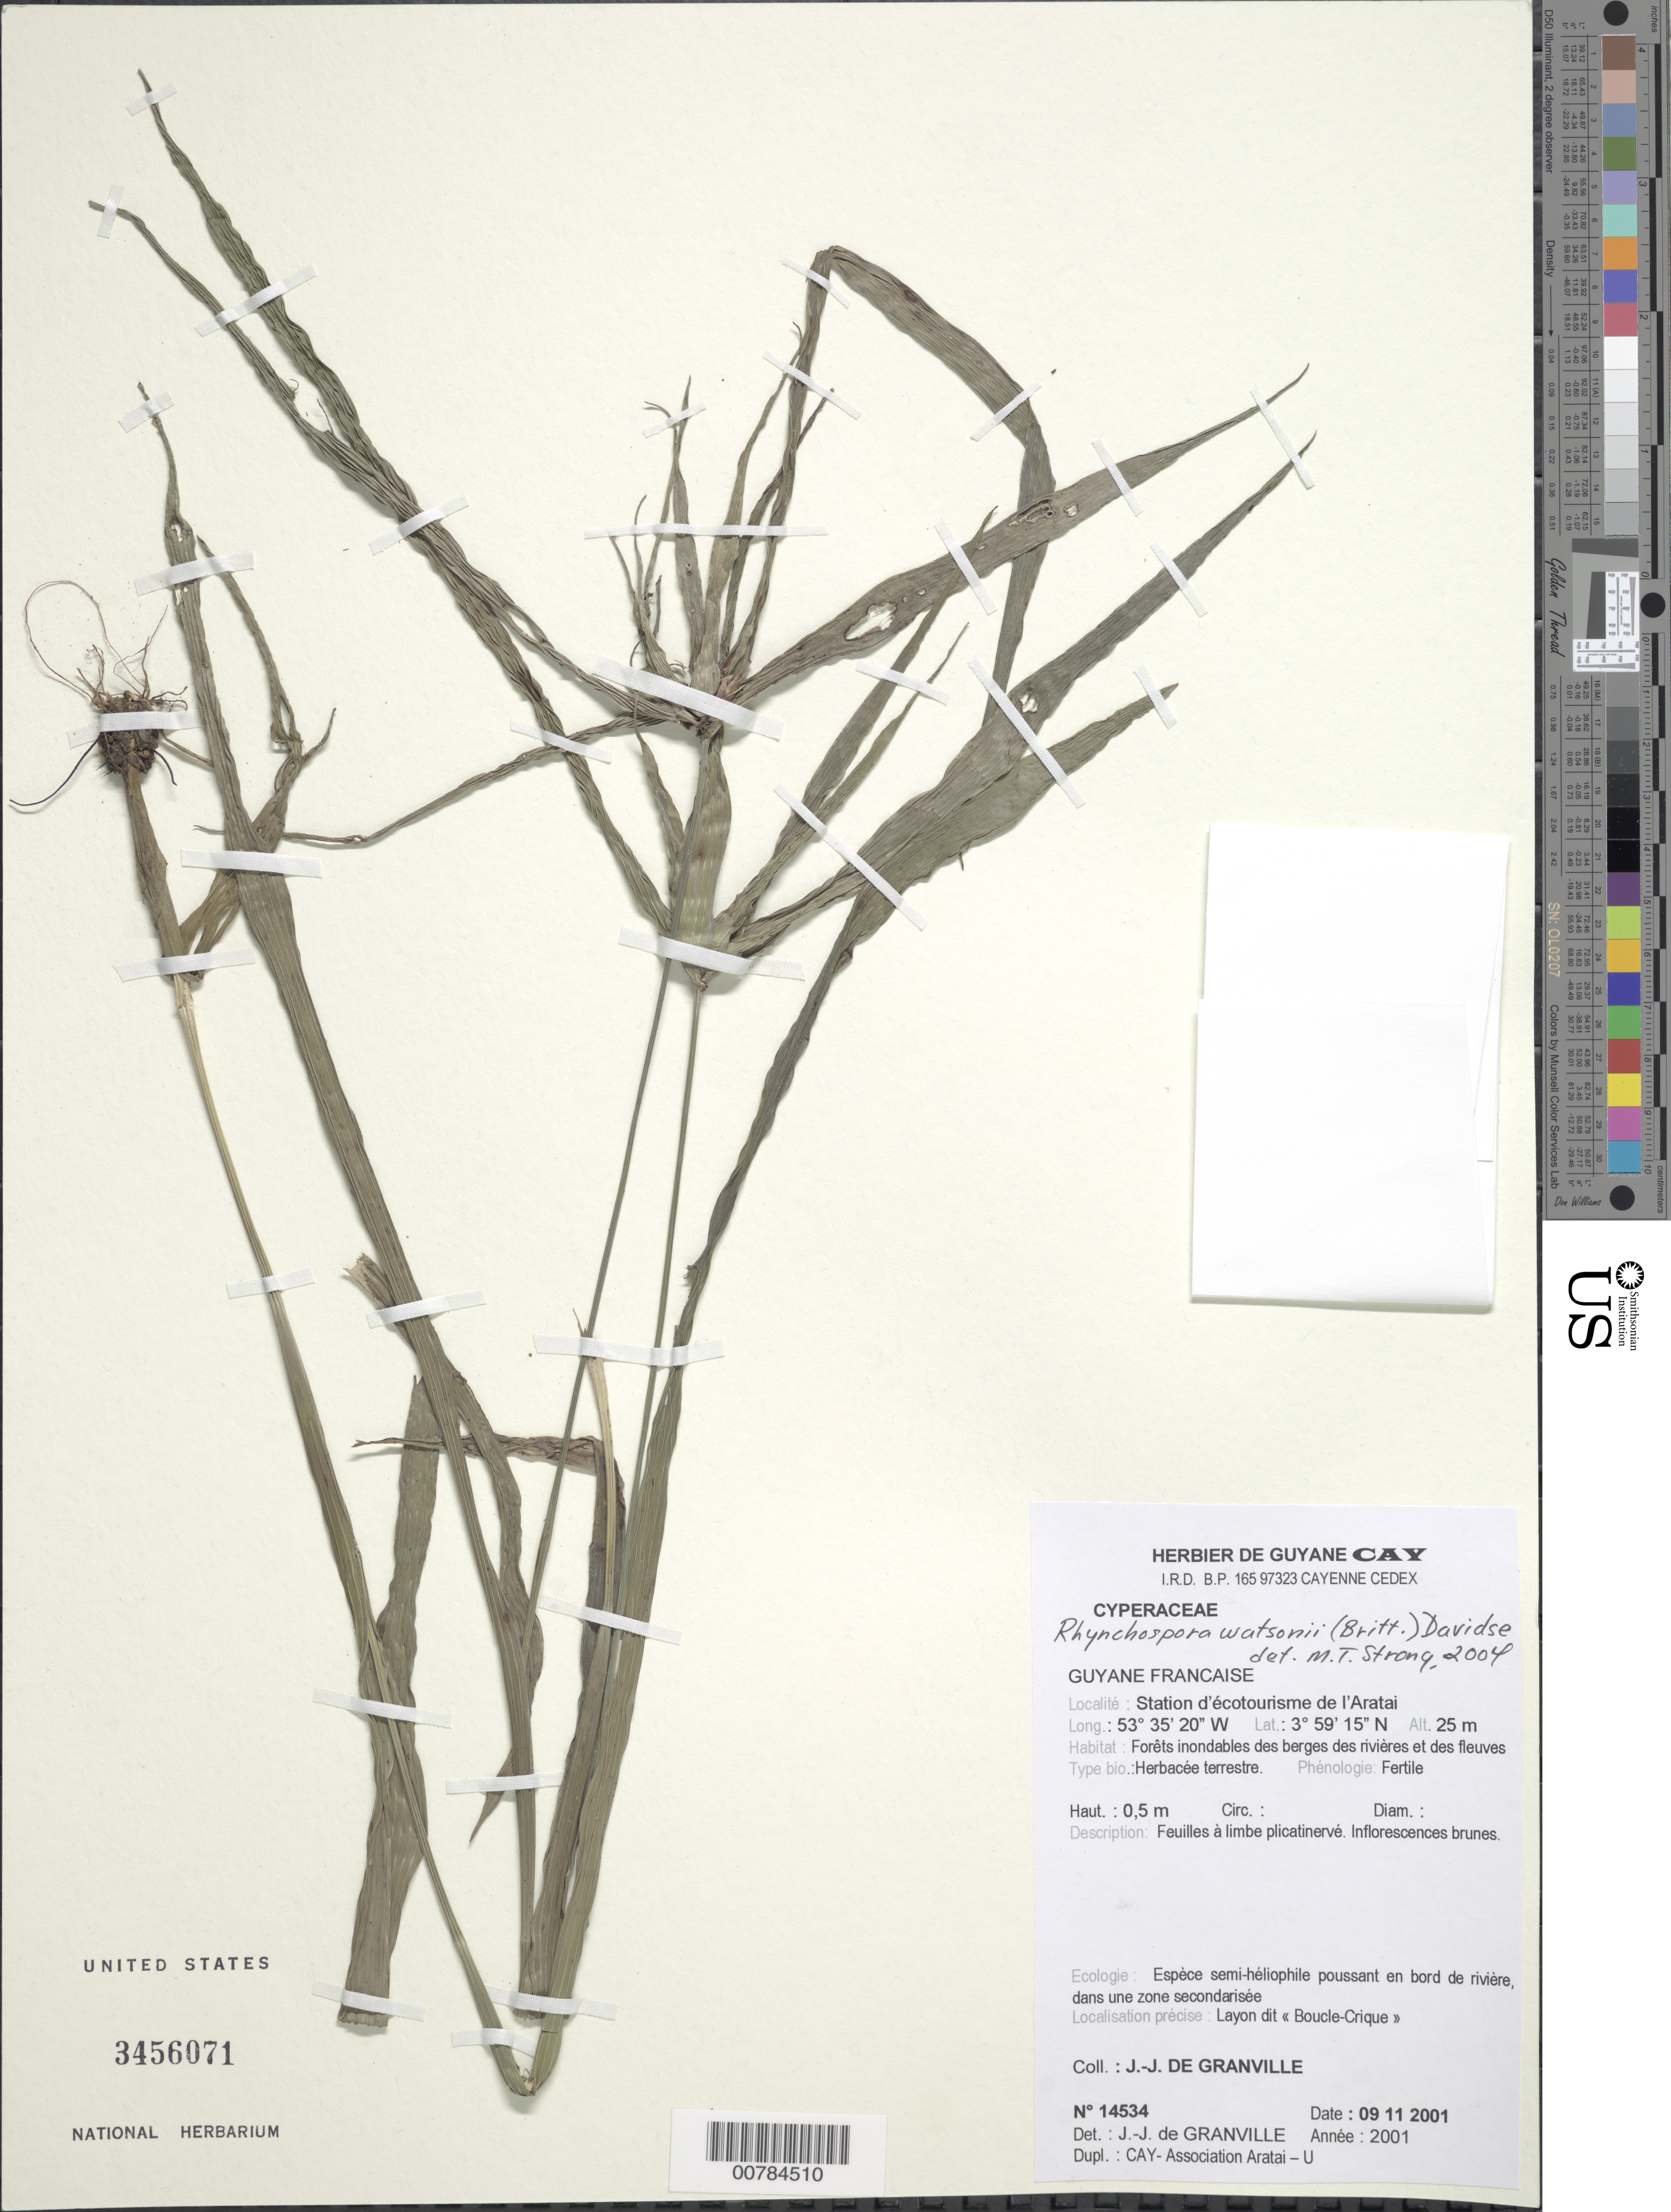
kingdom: Plantae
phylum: Tracheophyta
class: Liliopsida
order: Poales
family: Cyperaceae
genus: Rhynchospora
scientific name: Rhynchospora watsonii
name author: (Britton) Davidse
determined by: Strong, M. T., (US), Smithsonian Institution - National Museum of Natural History (UNITED STATES)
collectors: J.-J. de Granville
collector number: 14534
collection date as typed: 9-Nov-01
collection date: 2001-11-09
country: French Guiana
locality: Station d'écotourisme de l'Aratai; Layon dit "Boucle-Crique"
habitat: Forêts inondables des berges des rivières et des fleuves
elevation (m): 25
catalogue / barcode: US 3456071